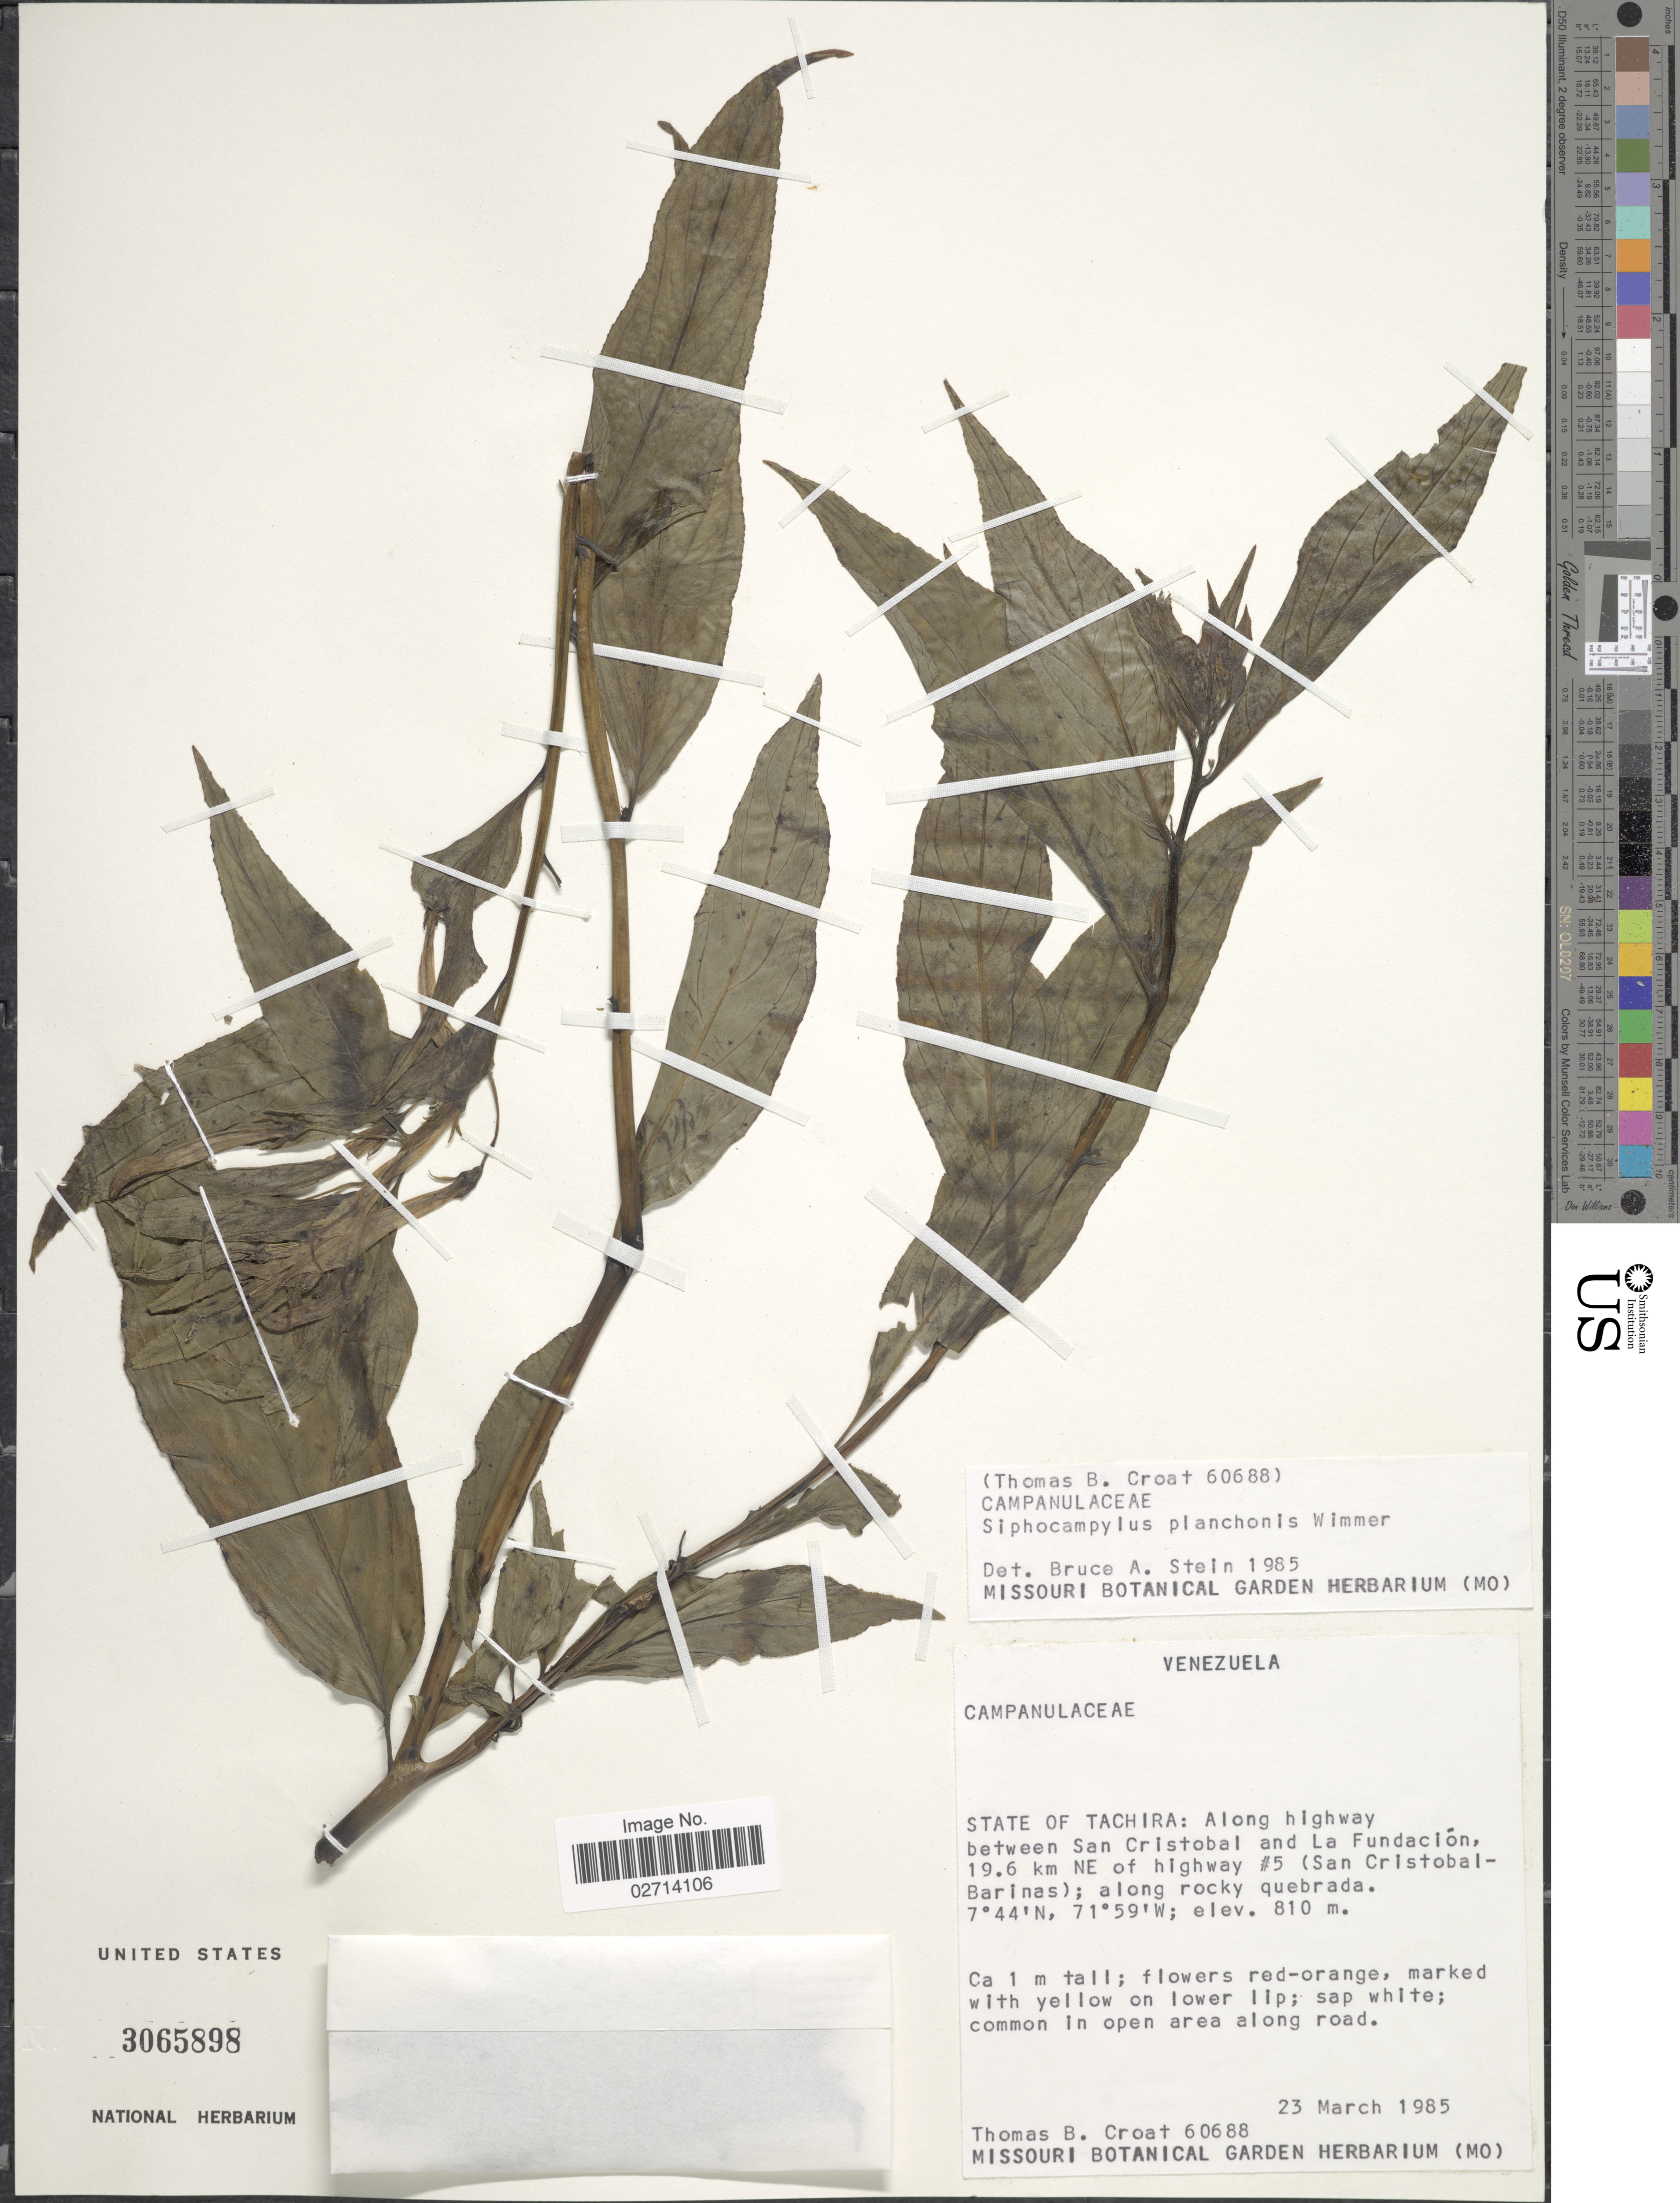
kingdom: Plantae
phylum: Tracheophyta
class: Magnoliopsida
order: Asterales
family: Campanulaceae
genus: Siphocampylus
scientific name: Siphocampylus planchonis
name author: E. Wimm.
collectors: T. B. Croat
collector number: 60688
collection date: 1985-03-23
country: Venezuela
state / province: Tachira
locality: Along highway between San Cristobal and La Fundacion, 19.6 km NE of highway #5 (San Cristobal-Barinas); along rocky quebrada.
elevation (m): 810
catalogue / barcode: US 3065898